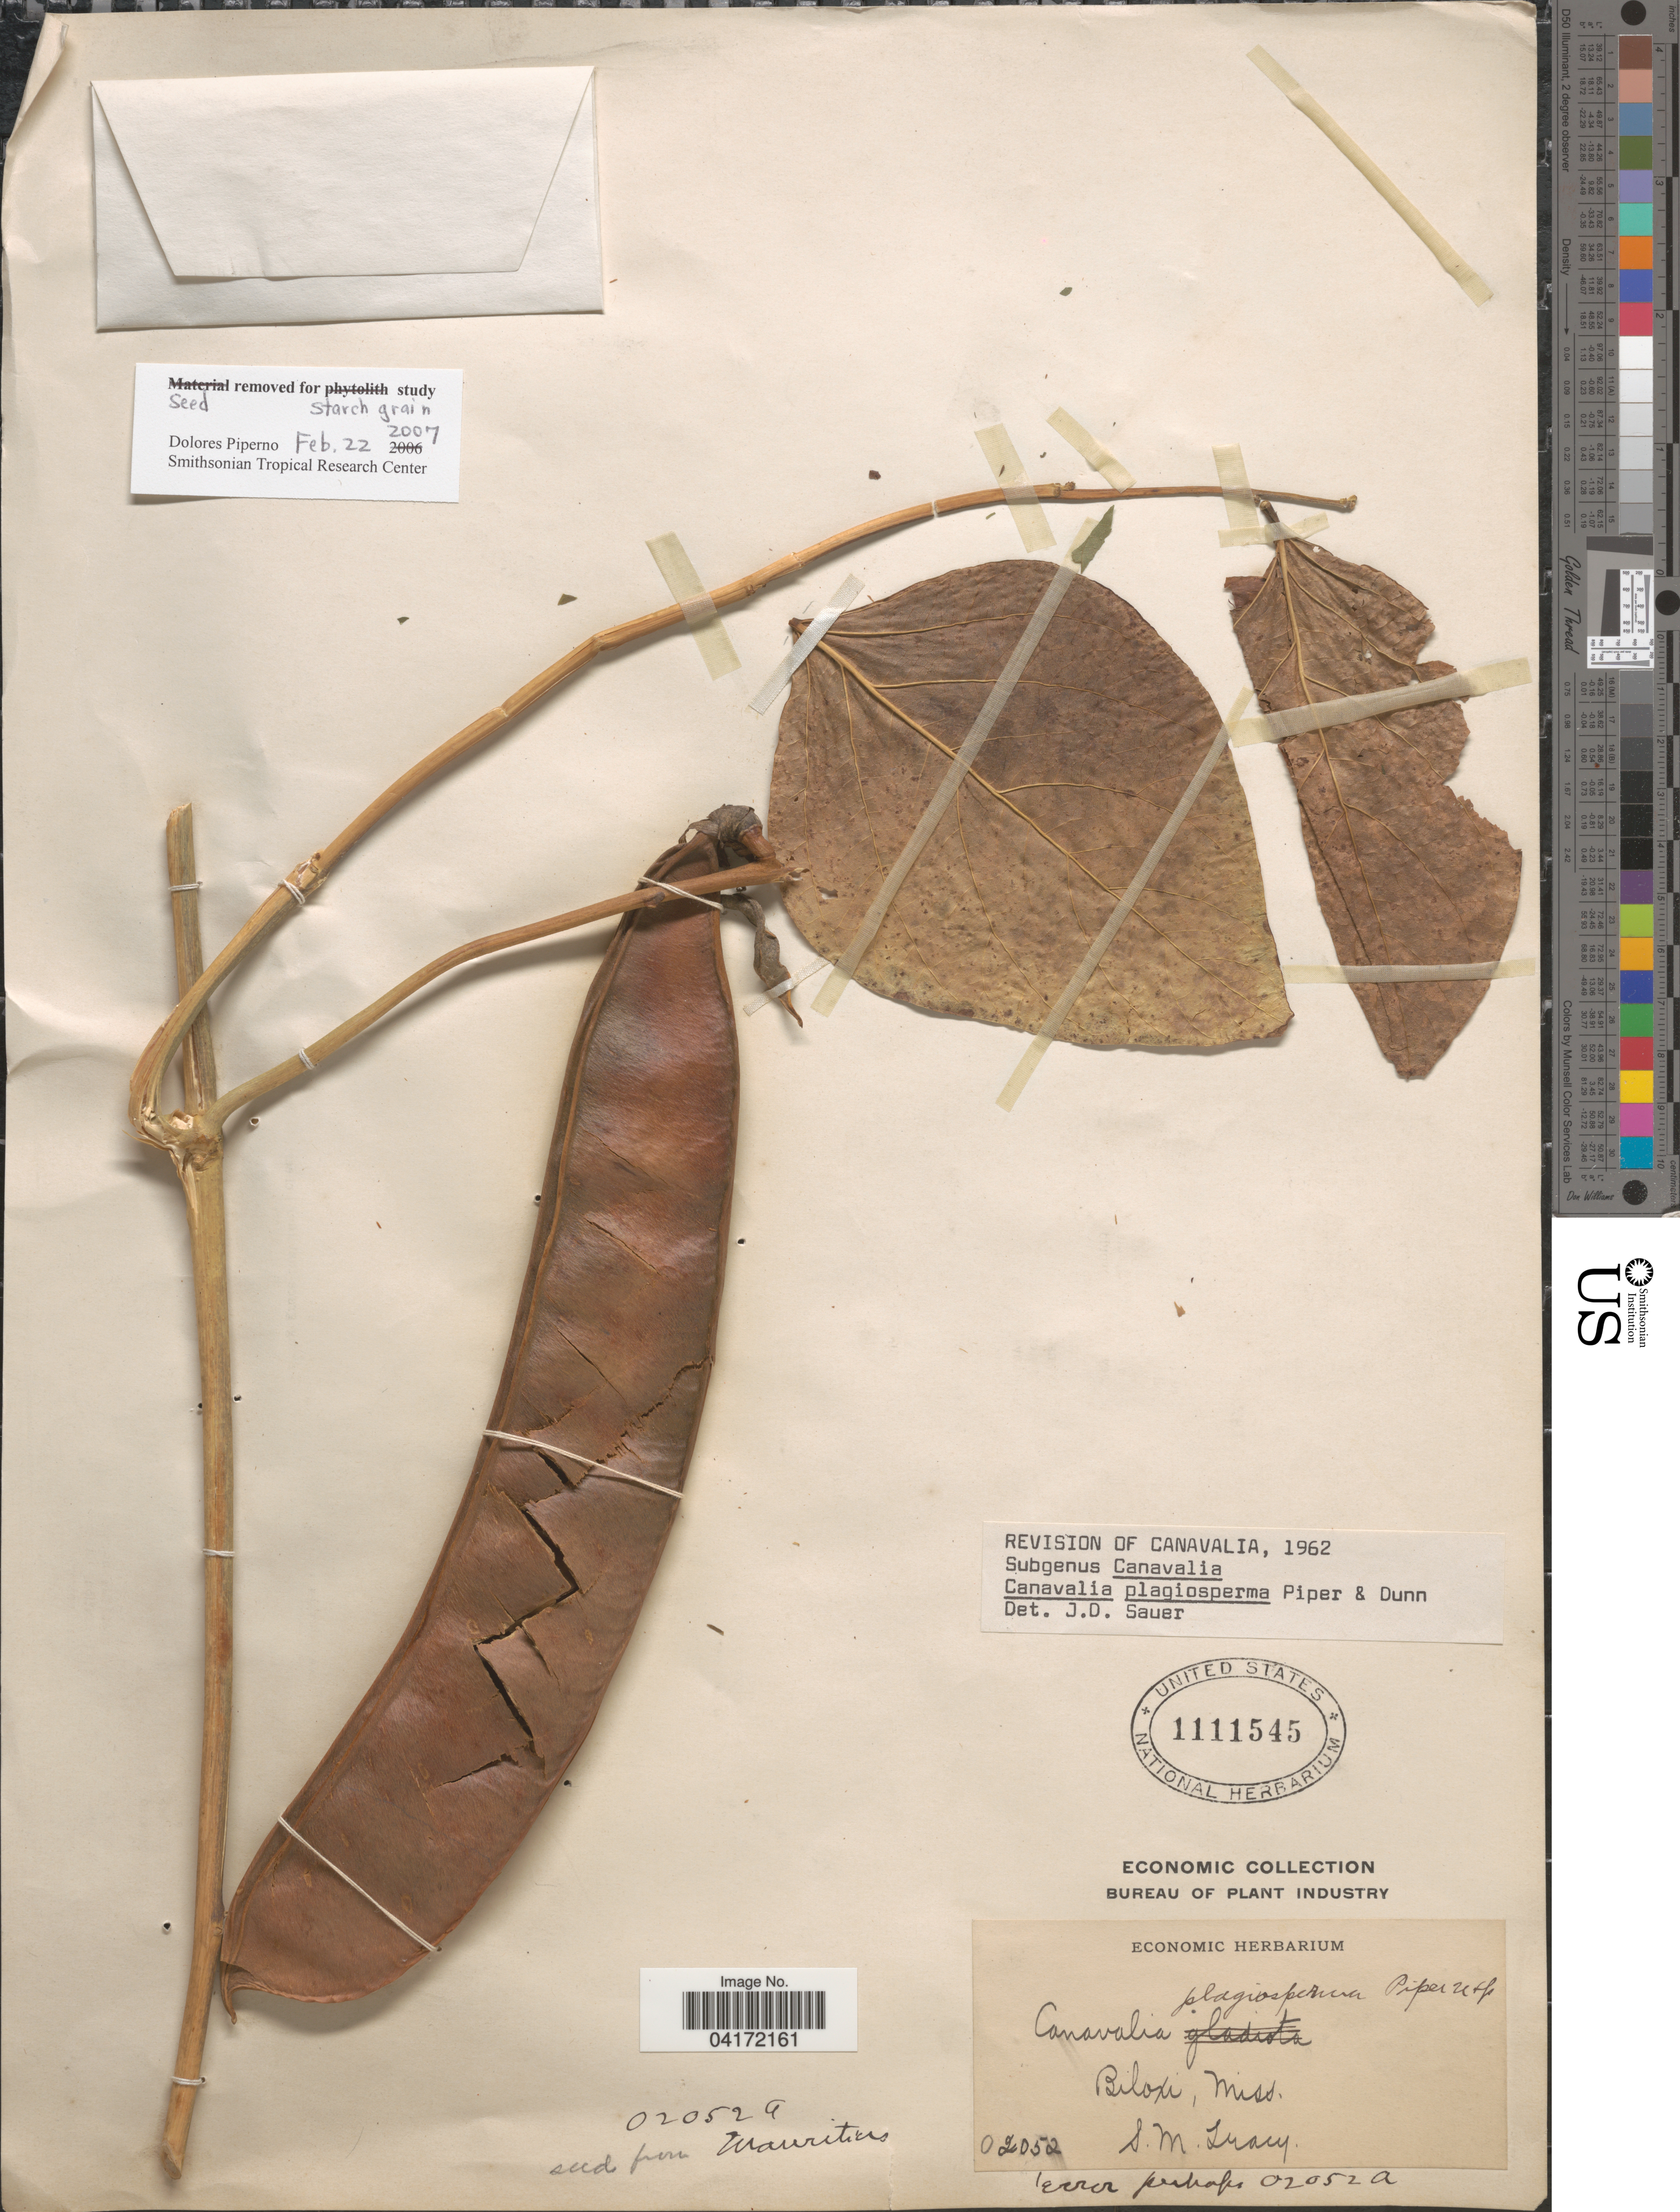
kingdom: Plantae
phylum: Tracheophyta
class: Magnoliopsida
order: Fabales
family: Fabaceae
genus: Canavalia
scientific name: Canavalia plagiosperma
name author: Piper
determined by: Sauer, J. D.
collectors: S. M. Tracy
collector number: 02052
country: United States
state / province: Mississippi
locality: Biloxi.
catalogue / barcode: US 1111545